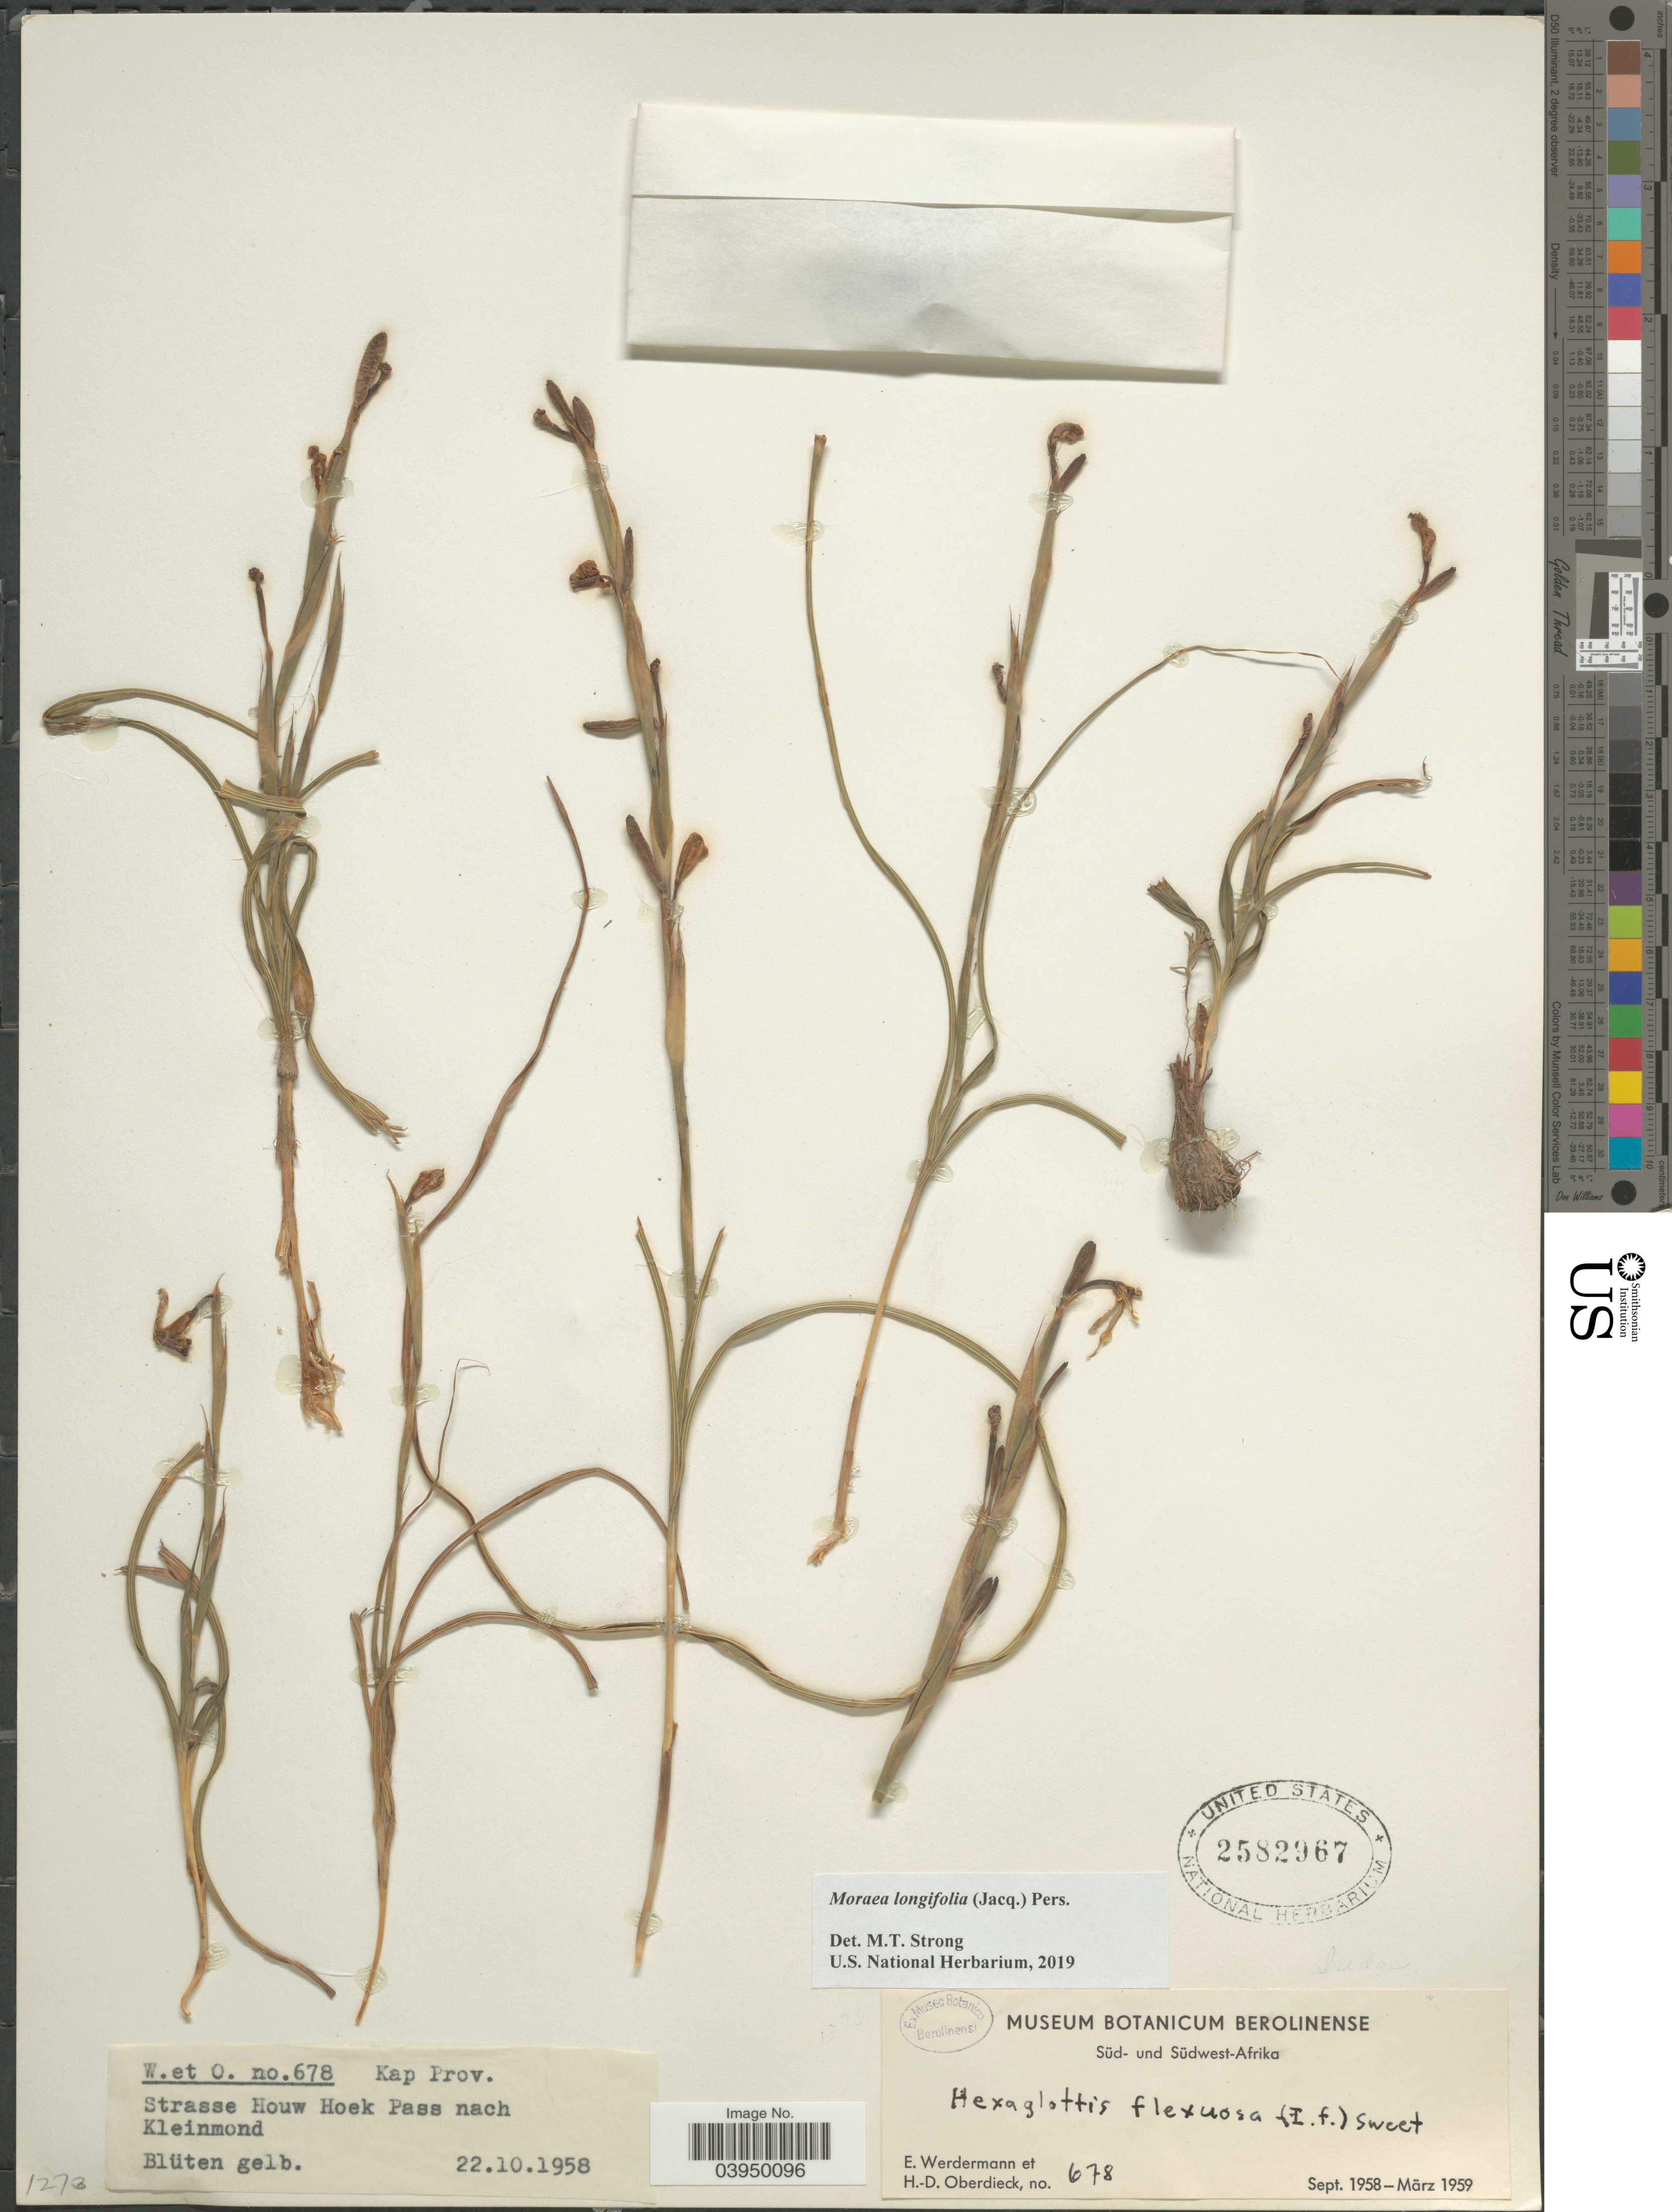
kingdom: Plantae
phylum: Tracheophyta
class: Liliopsida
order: Asparagales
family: Iridaceae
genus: Moraea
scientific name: Moraea longifolia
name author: (Jacq.) Pers.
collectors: E. Werdermann & H. Oberdieck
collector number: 678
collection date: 1958-10-22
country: South Africa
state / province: Western Cape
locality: Kap Prov. Strasse Houw Hoek Pass nach Kleinmond. Blüten gelb.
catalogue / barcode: US 2582967